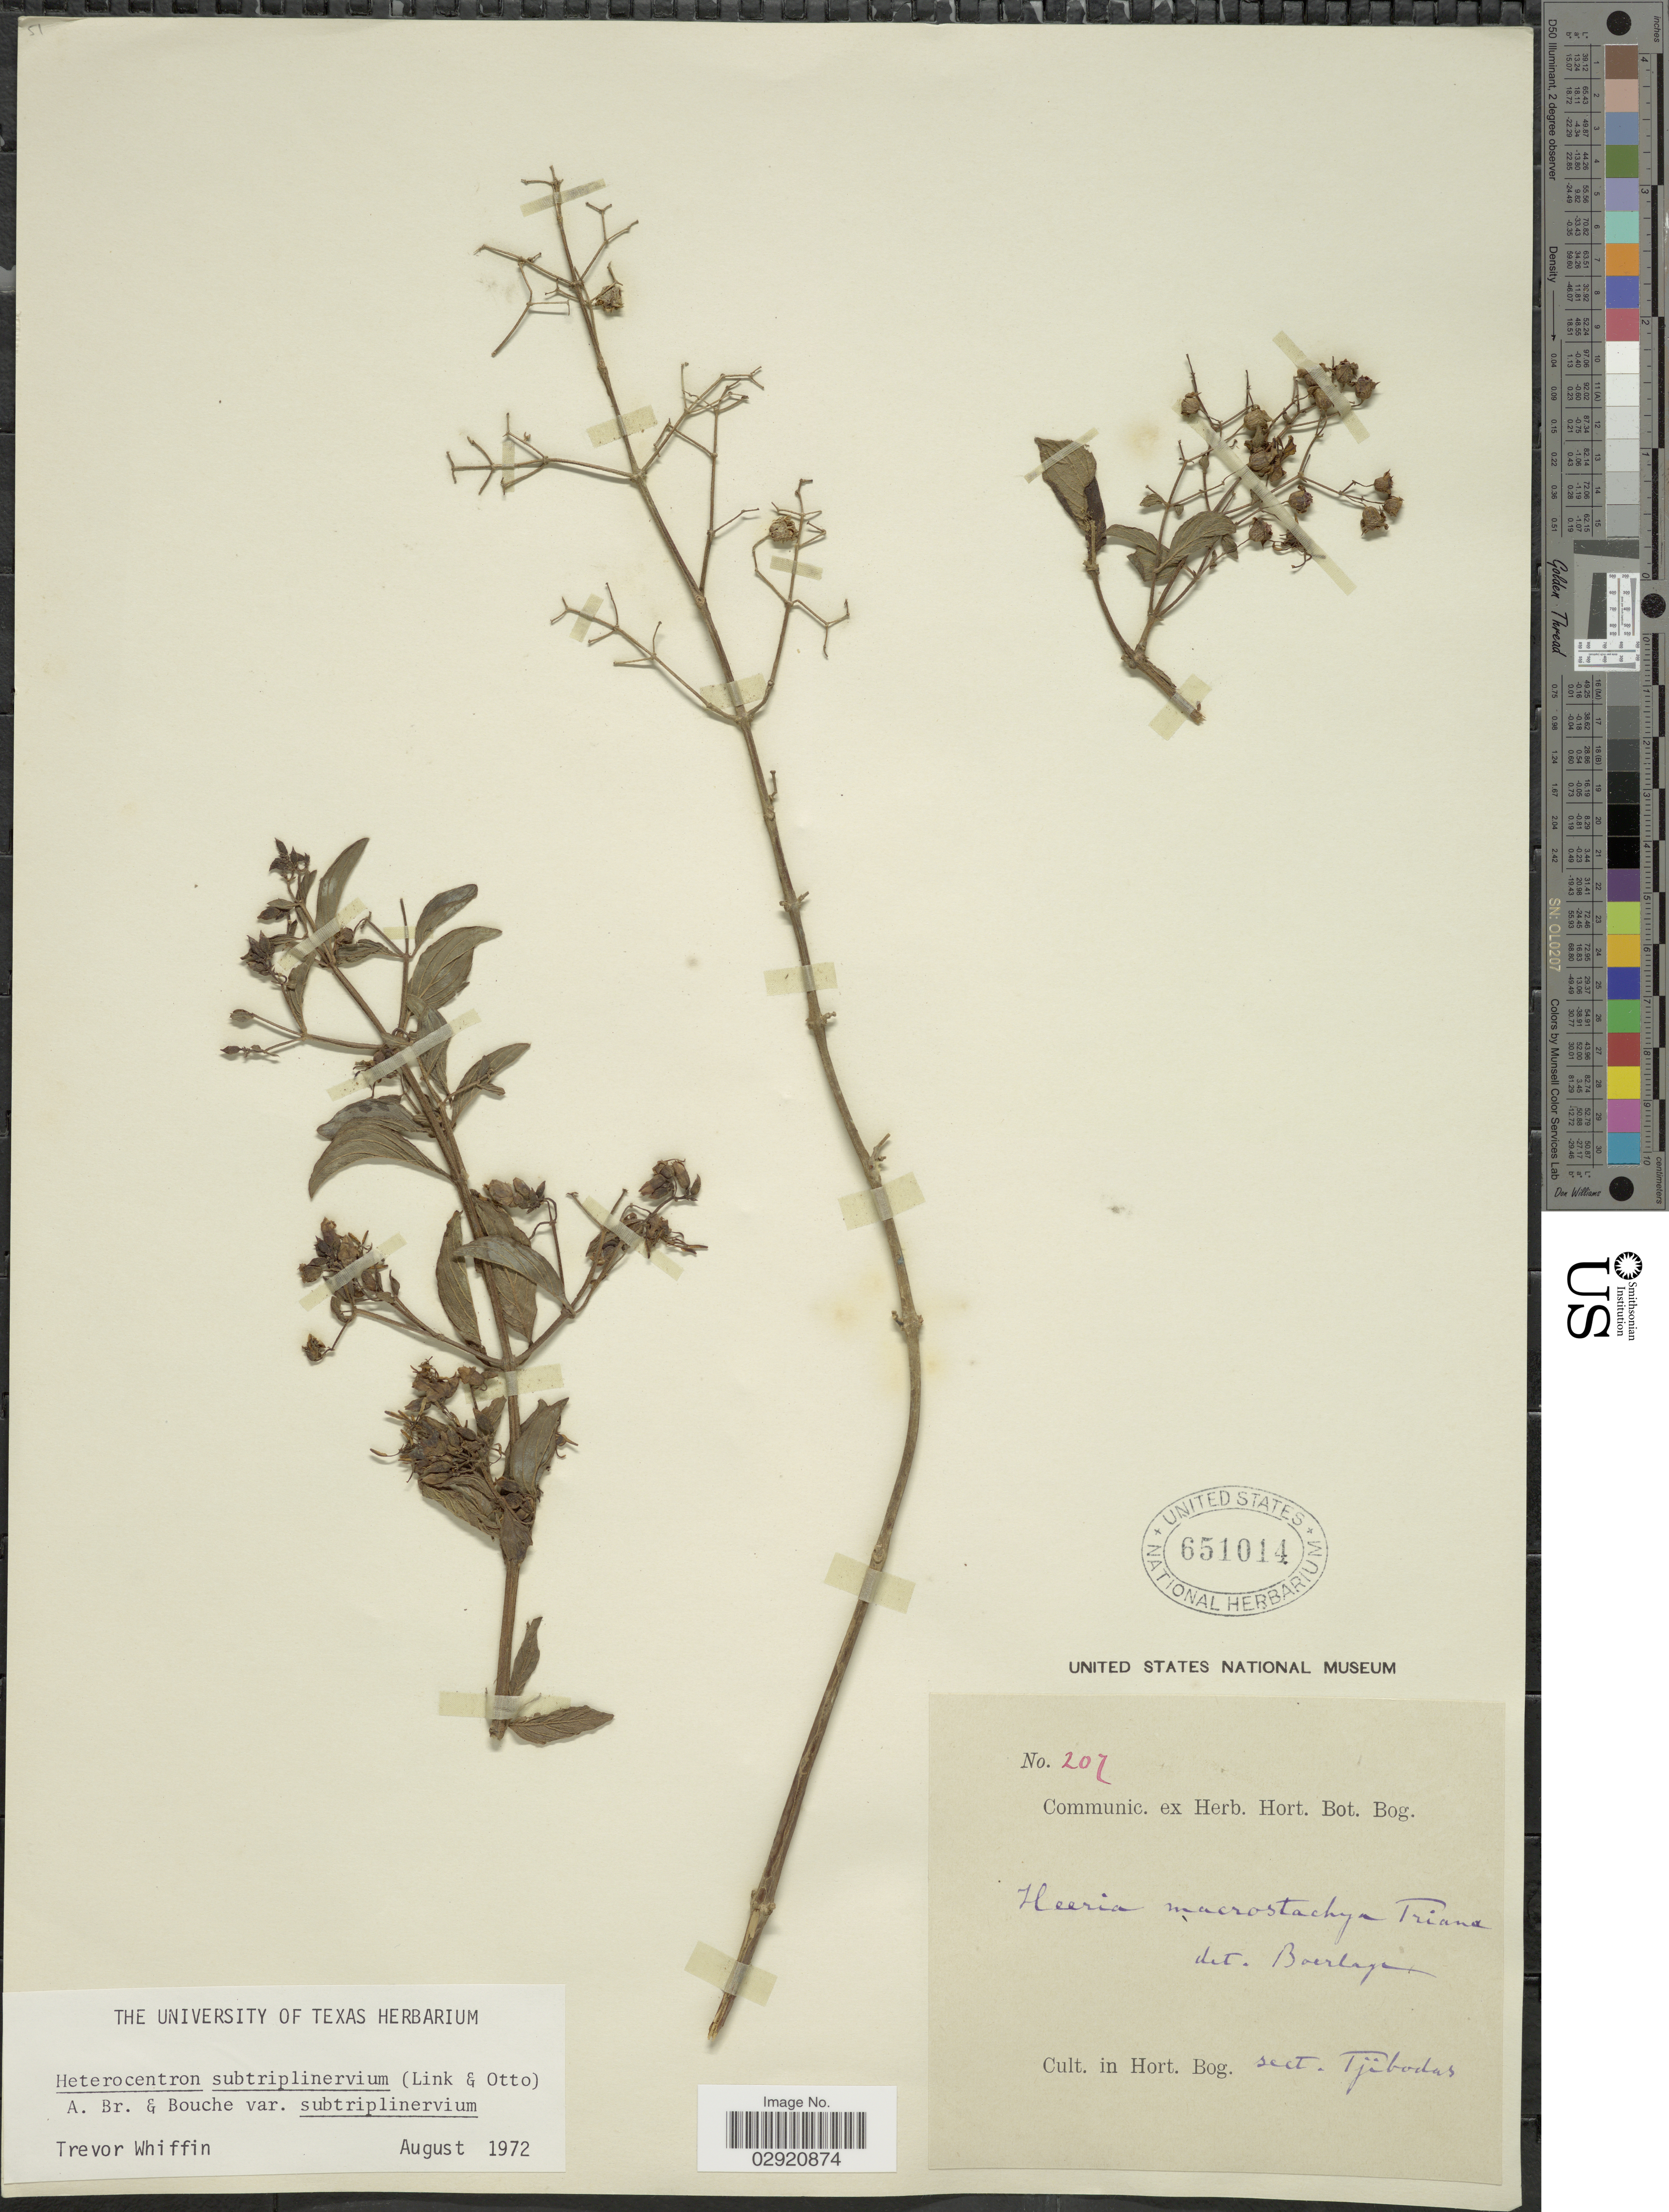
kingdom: Plantae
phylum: Tracheophyta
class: Magnoliopsida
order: Myrtales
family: Melastomataceae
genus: Heterocentron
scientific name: Heterocentron subtriplinervium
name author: (Link & Otto) A. Braun & C.D. Bouché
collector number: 207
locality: Hort. Bog. sect. Tjibodas.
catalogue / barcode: US 651014